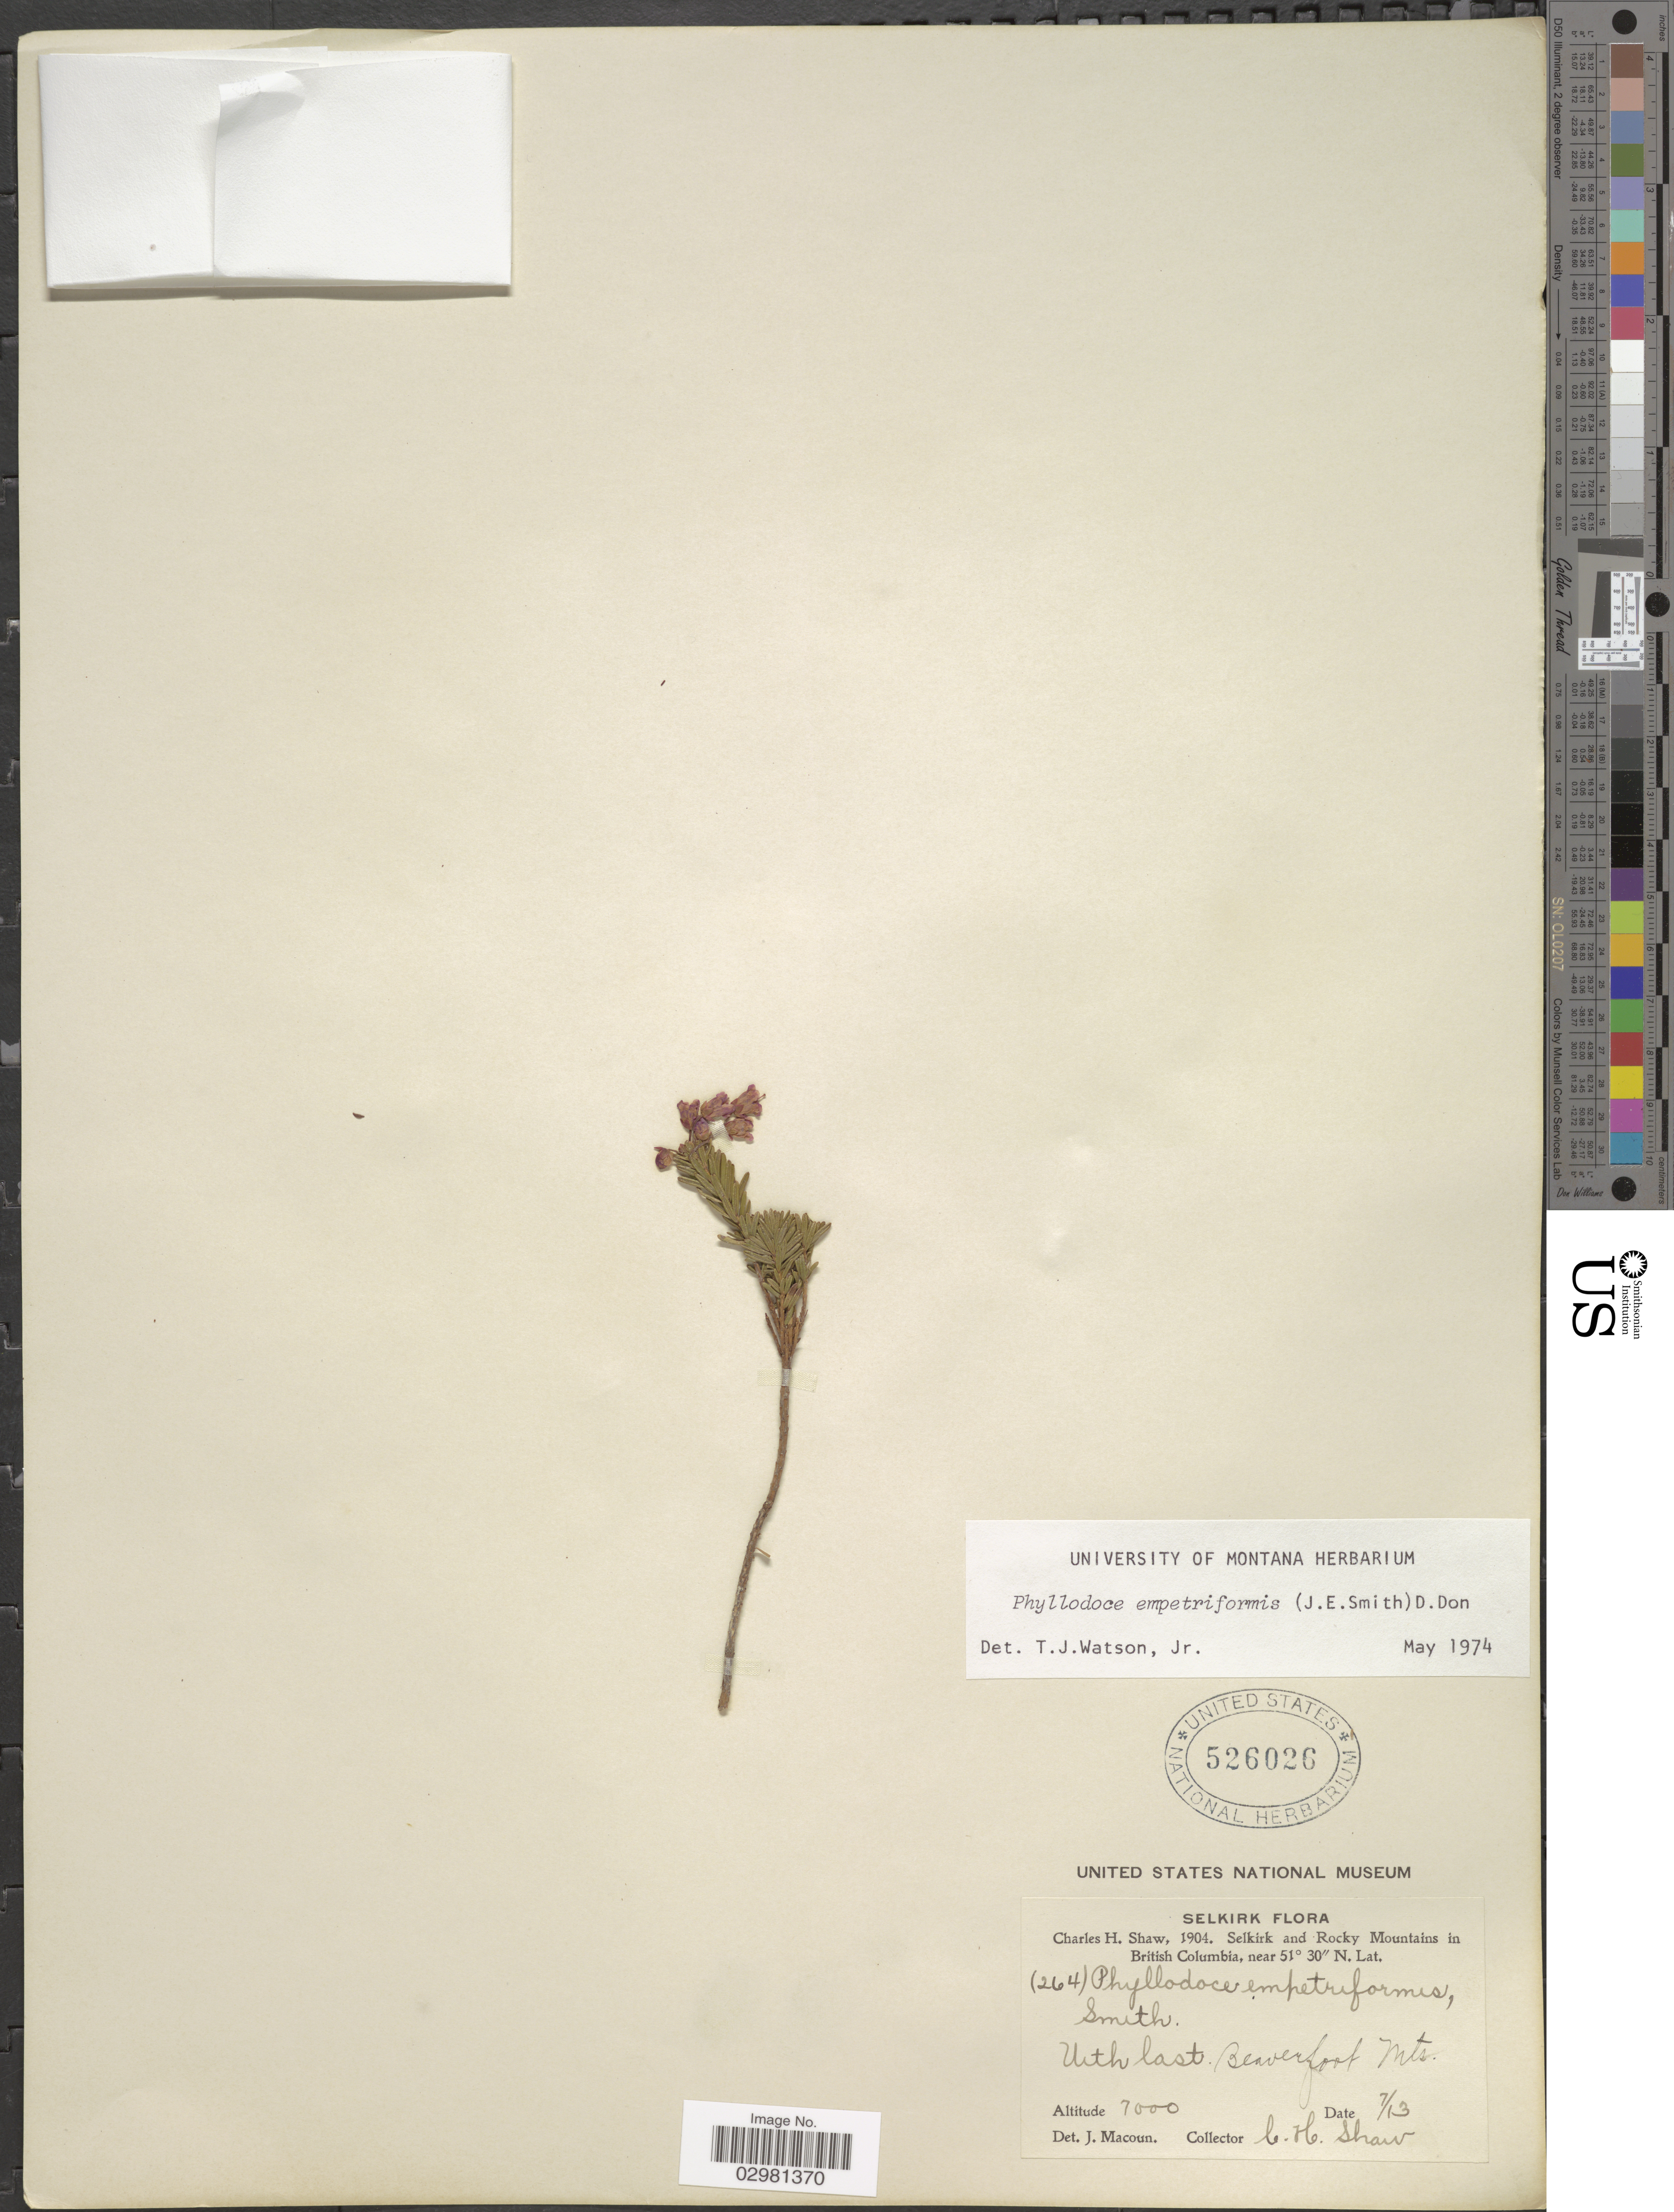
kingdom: Plantae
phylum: Tracheophyta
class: Magnoliopsida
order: Ericales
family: Ericaceae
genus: Phyllodoce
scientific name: Phyllodoce empetiformis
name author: (Small) D. Don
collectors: C. H. Shaw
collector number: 264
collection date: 1904-07-13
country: Canada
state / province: British Columbia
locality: Selkirk and Rocky Mountains in British Colombia. Beaverfoot Mts.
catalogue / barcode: US 526026